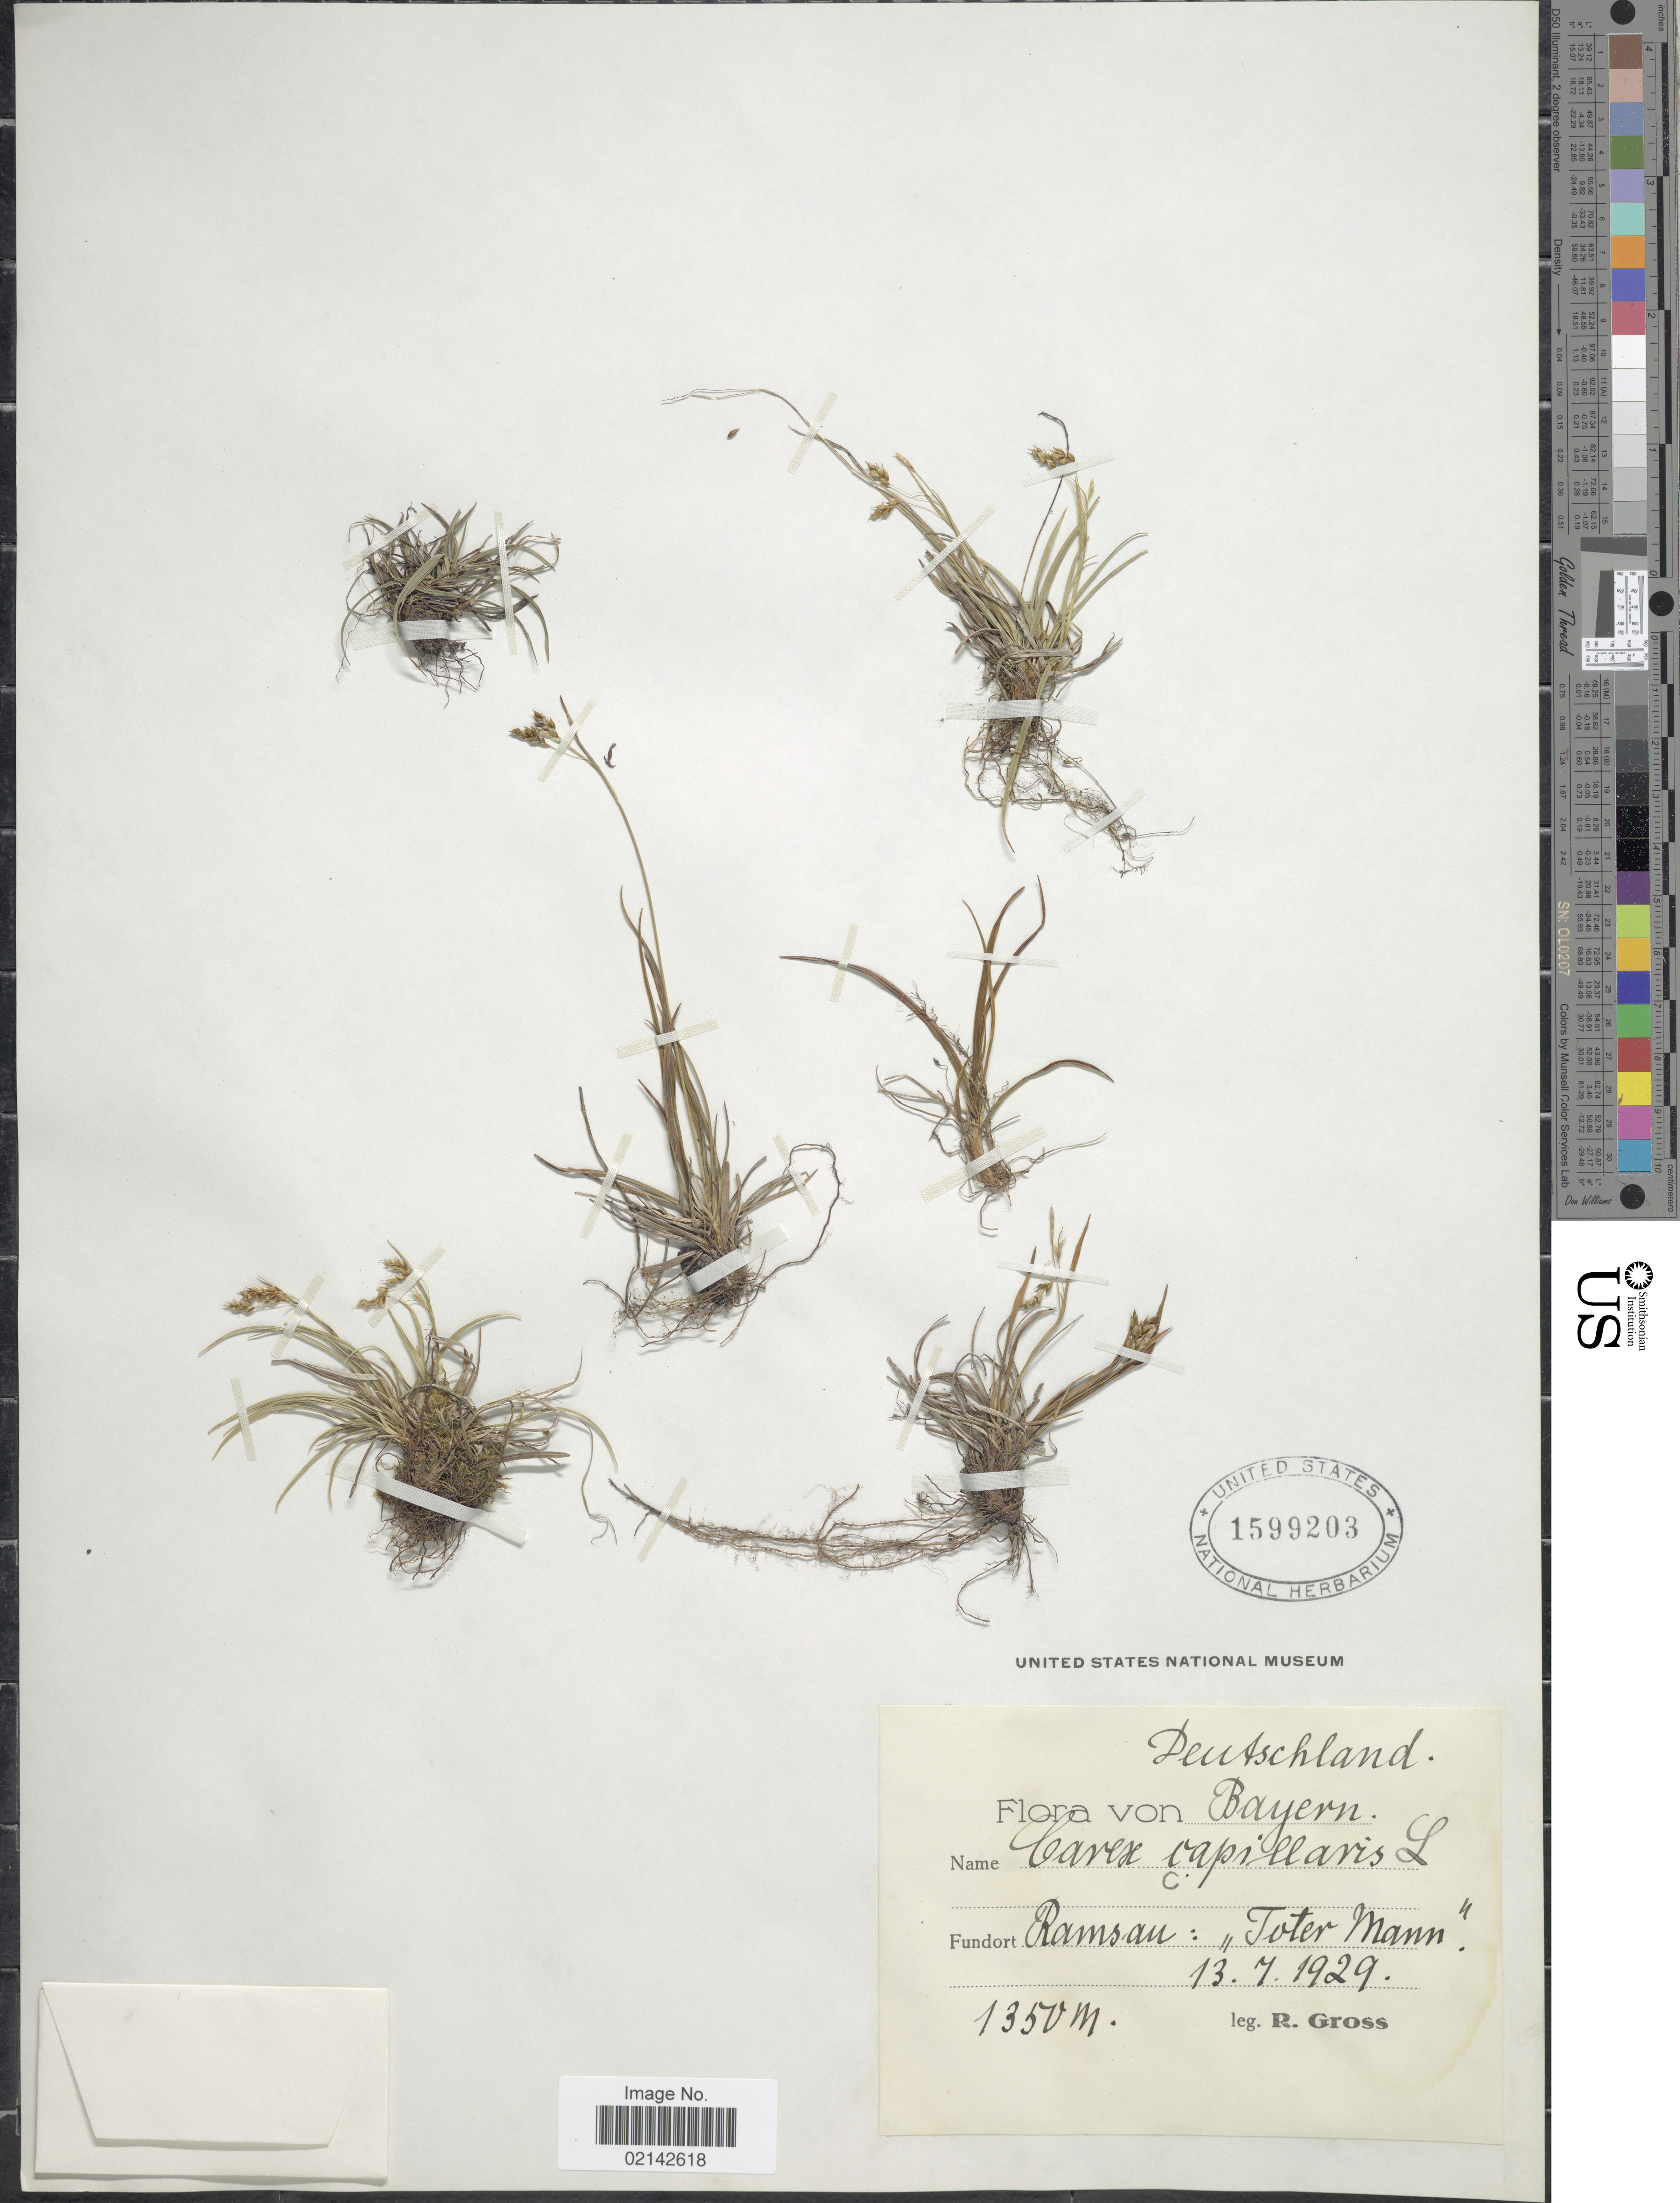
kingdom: Plantae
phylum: Tracheophyta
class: Liliopsida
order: Poales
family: Cyperaceae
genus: Carex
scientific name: Carex capillaris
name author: L.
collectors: R. Gross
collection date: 1929-07-13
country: Germany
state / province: Bayern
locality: Deutschland, Fundort Ramsau [interpreted]: "Toter Mann".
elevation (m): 1350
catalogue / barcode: US 1599203